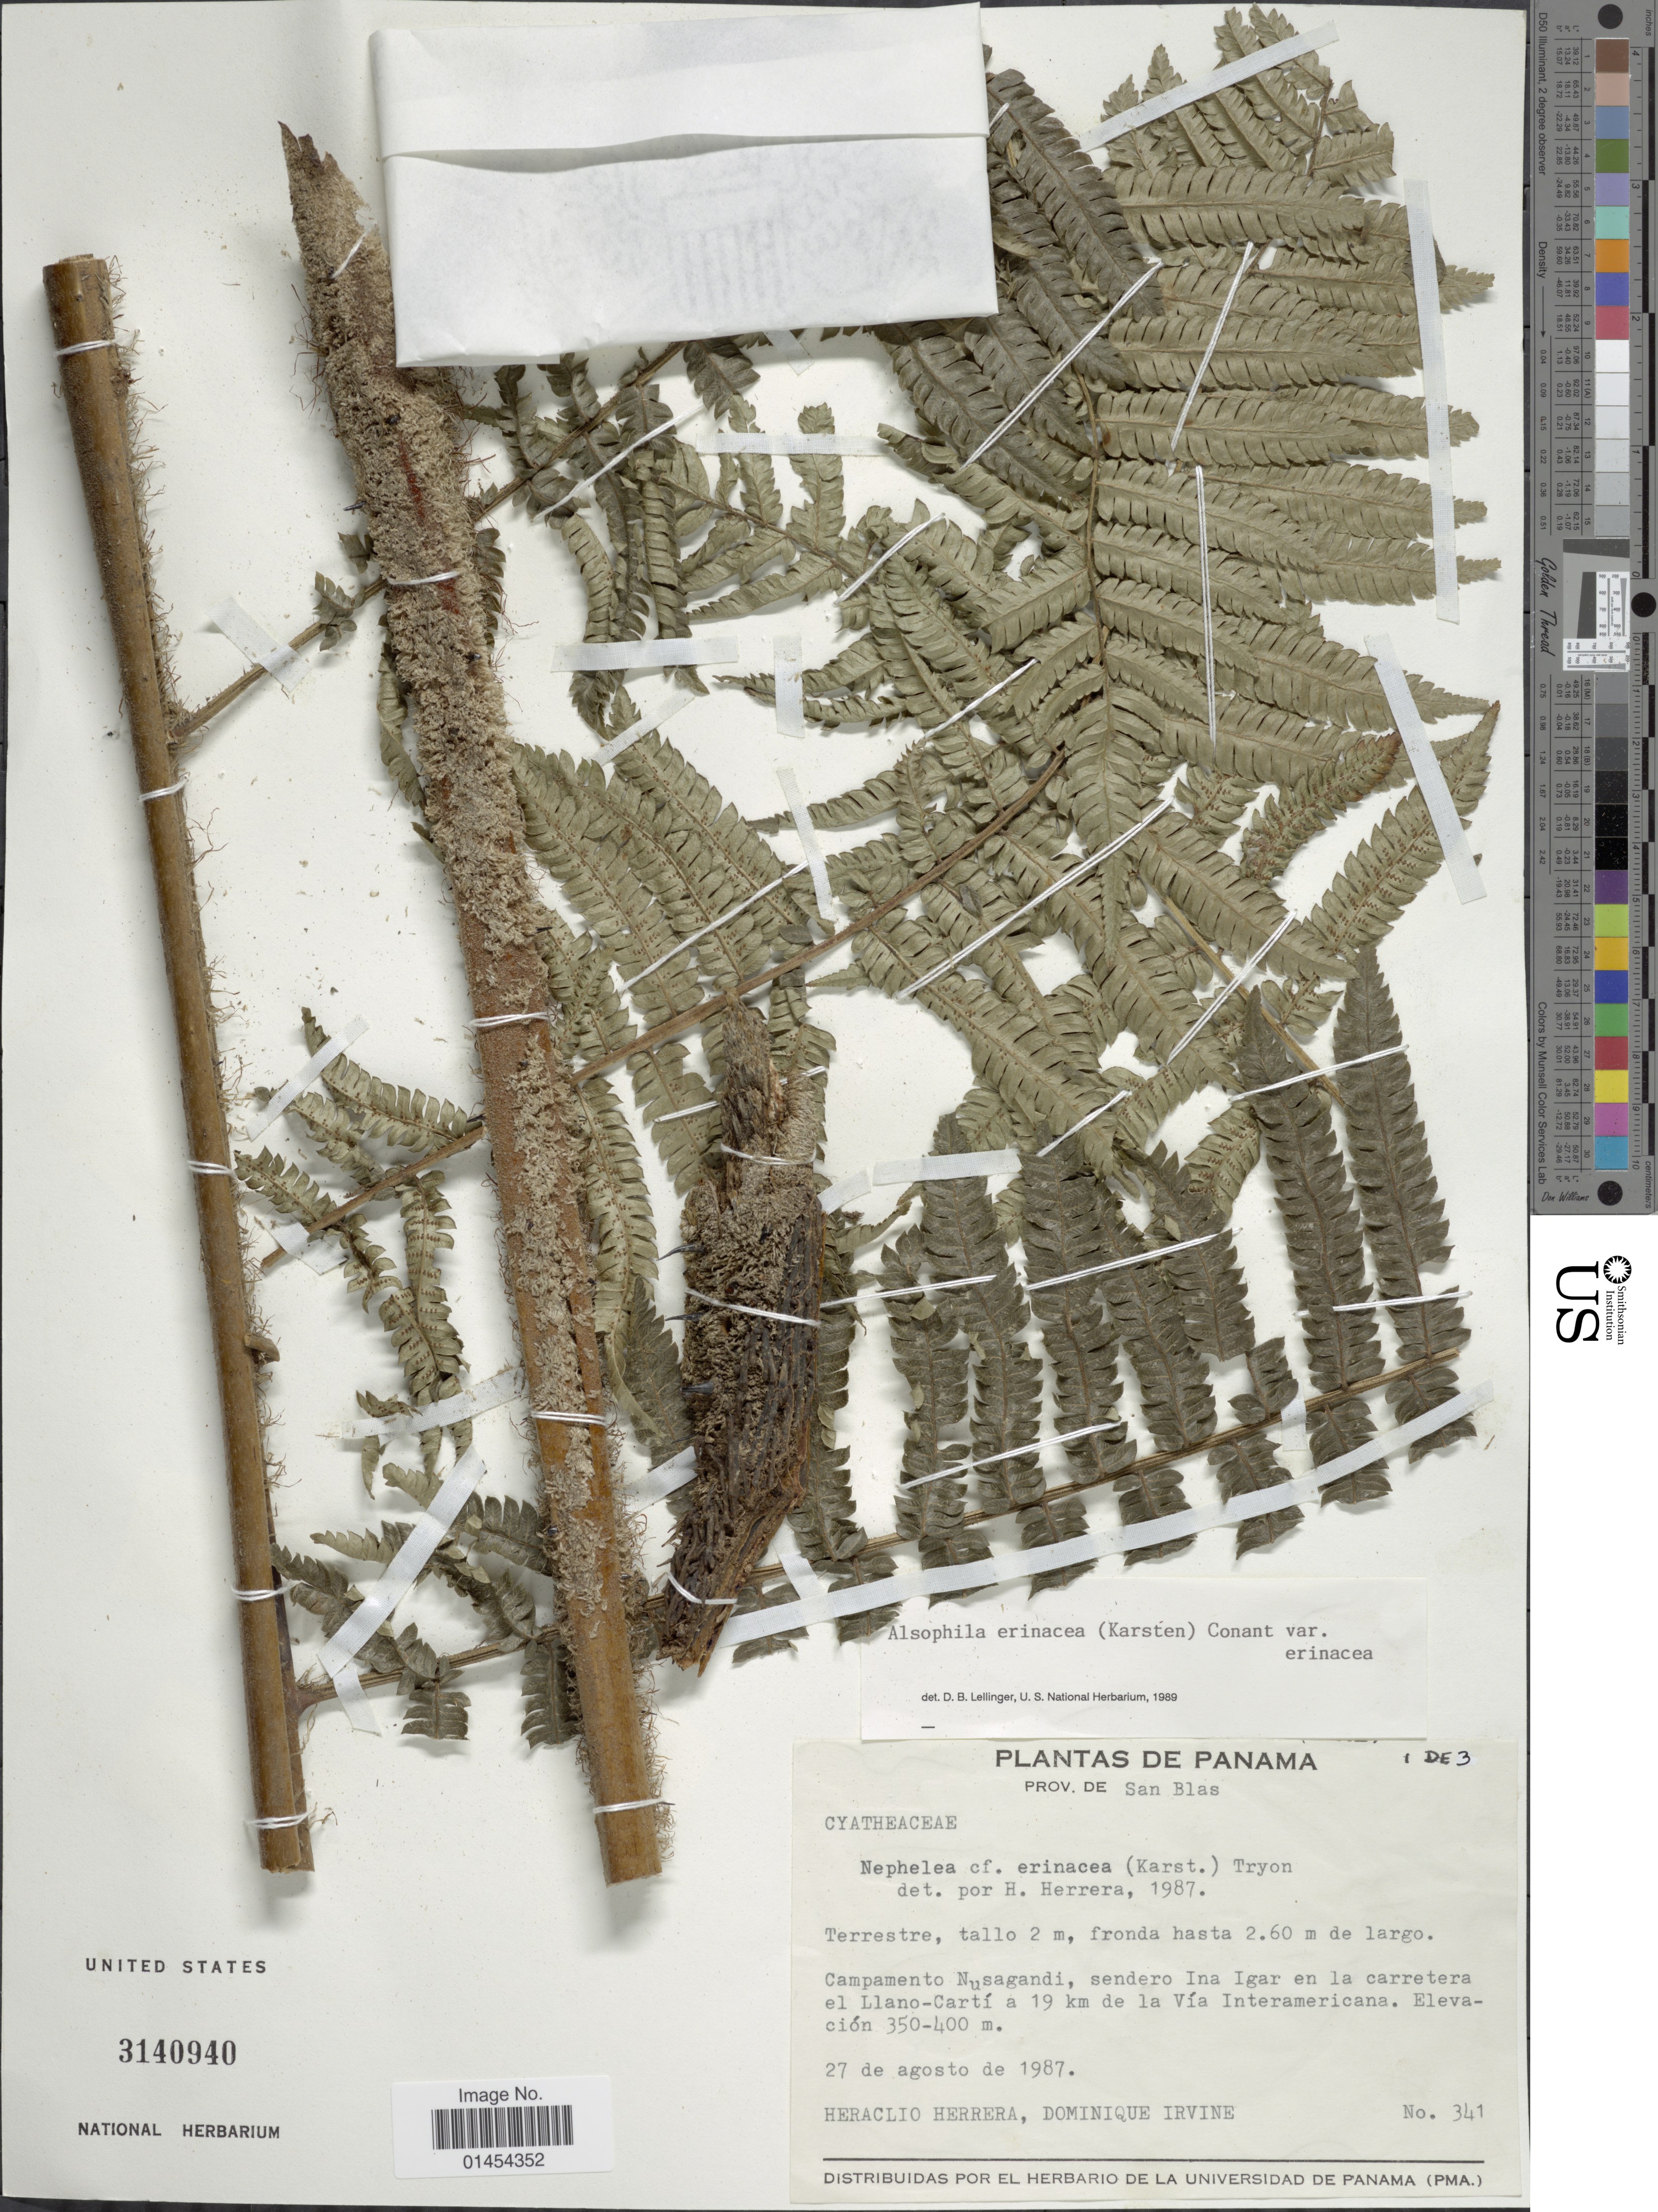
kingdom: Plantae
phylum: Tracheophyta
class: Polypodiopsida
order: Cyatheales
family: Cyatheaceae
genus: Alsophila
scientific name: Alsophila erinacea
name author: (H. Karst.) D.S. Conant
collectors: H. Herrera & D. Irvine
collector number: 341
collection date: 1987-08-27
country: Panama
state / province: Kuna Yala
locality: Prov. de San Blas. Campamento Nusagandi, sendero Ina Igar en la carretera el Llano-Cartí a 19 km de la Vía Interamericana.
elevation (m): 350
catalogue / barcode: US 3140940